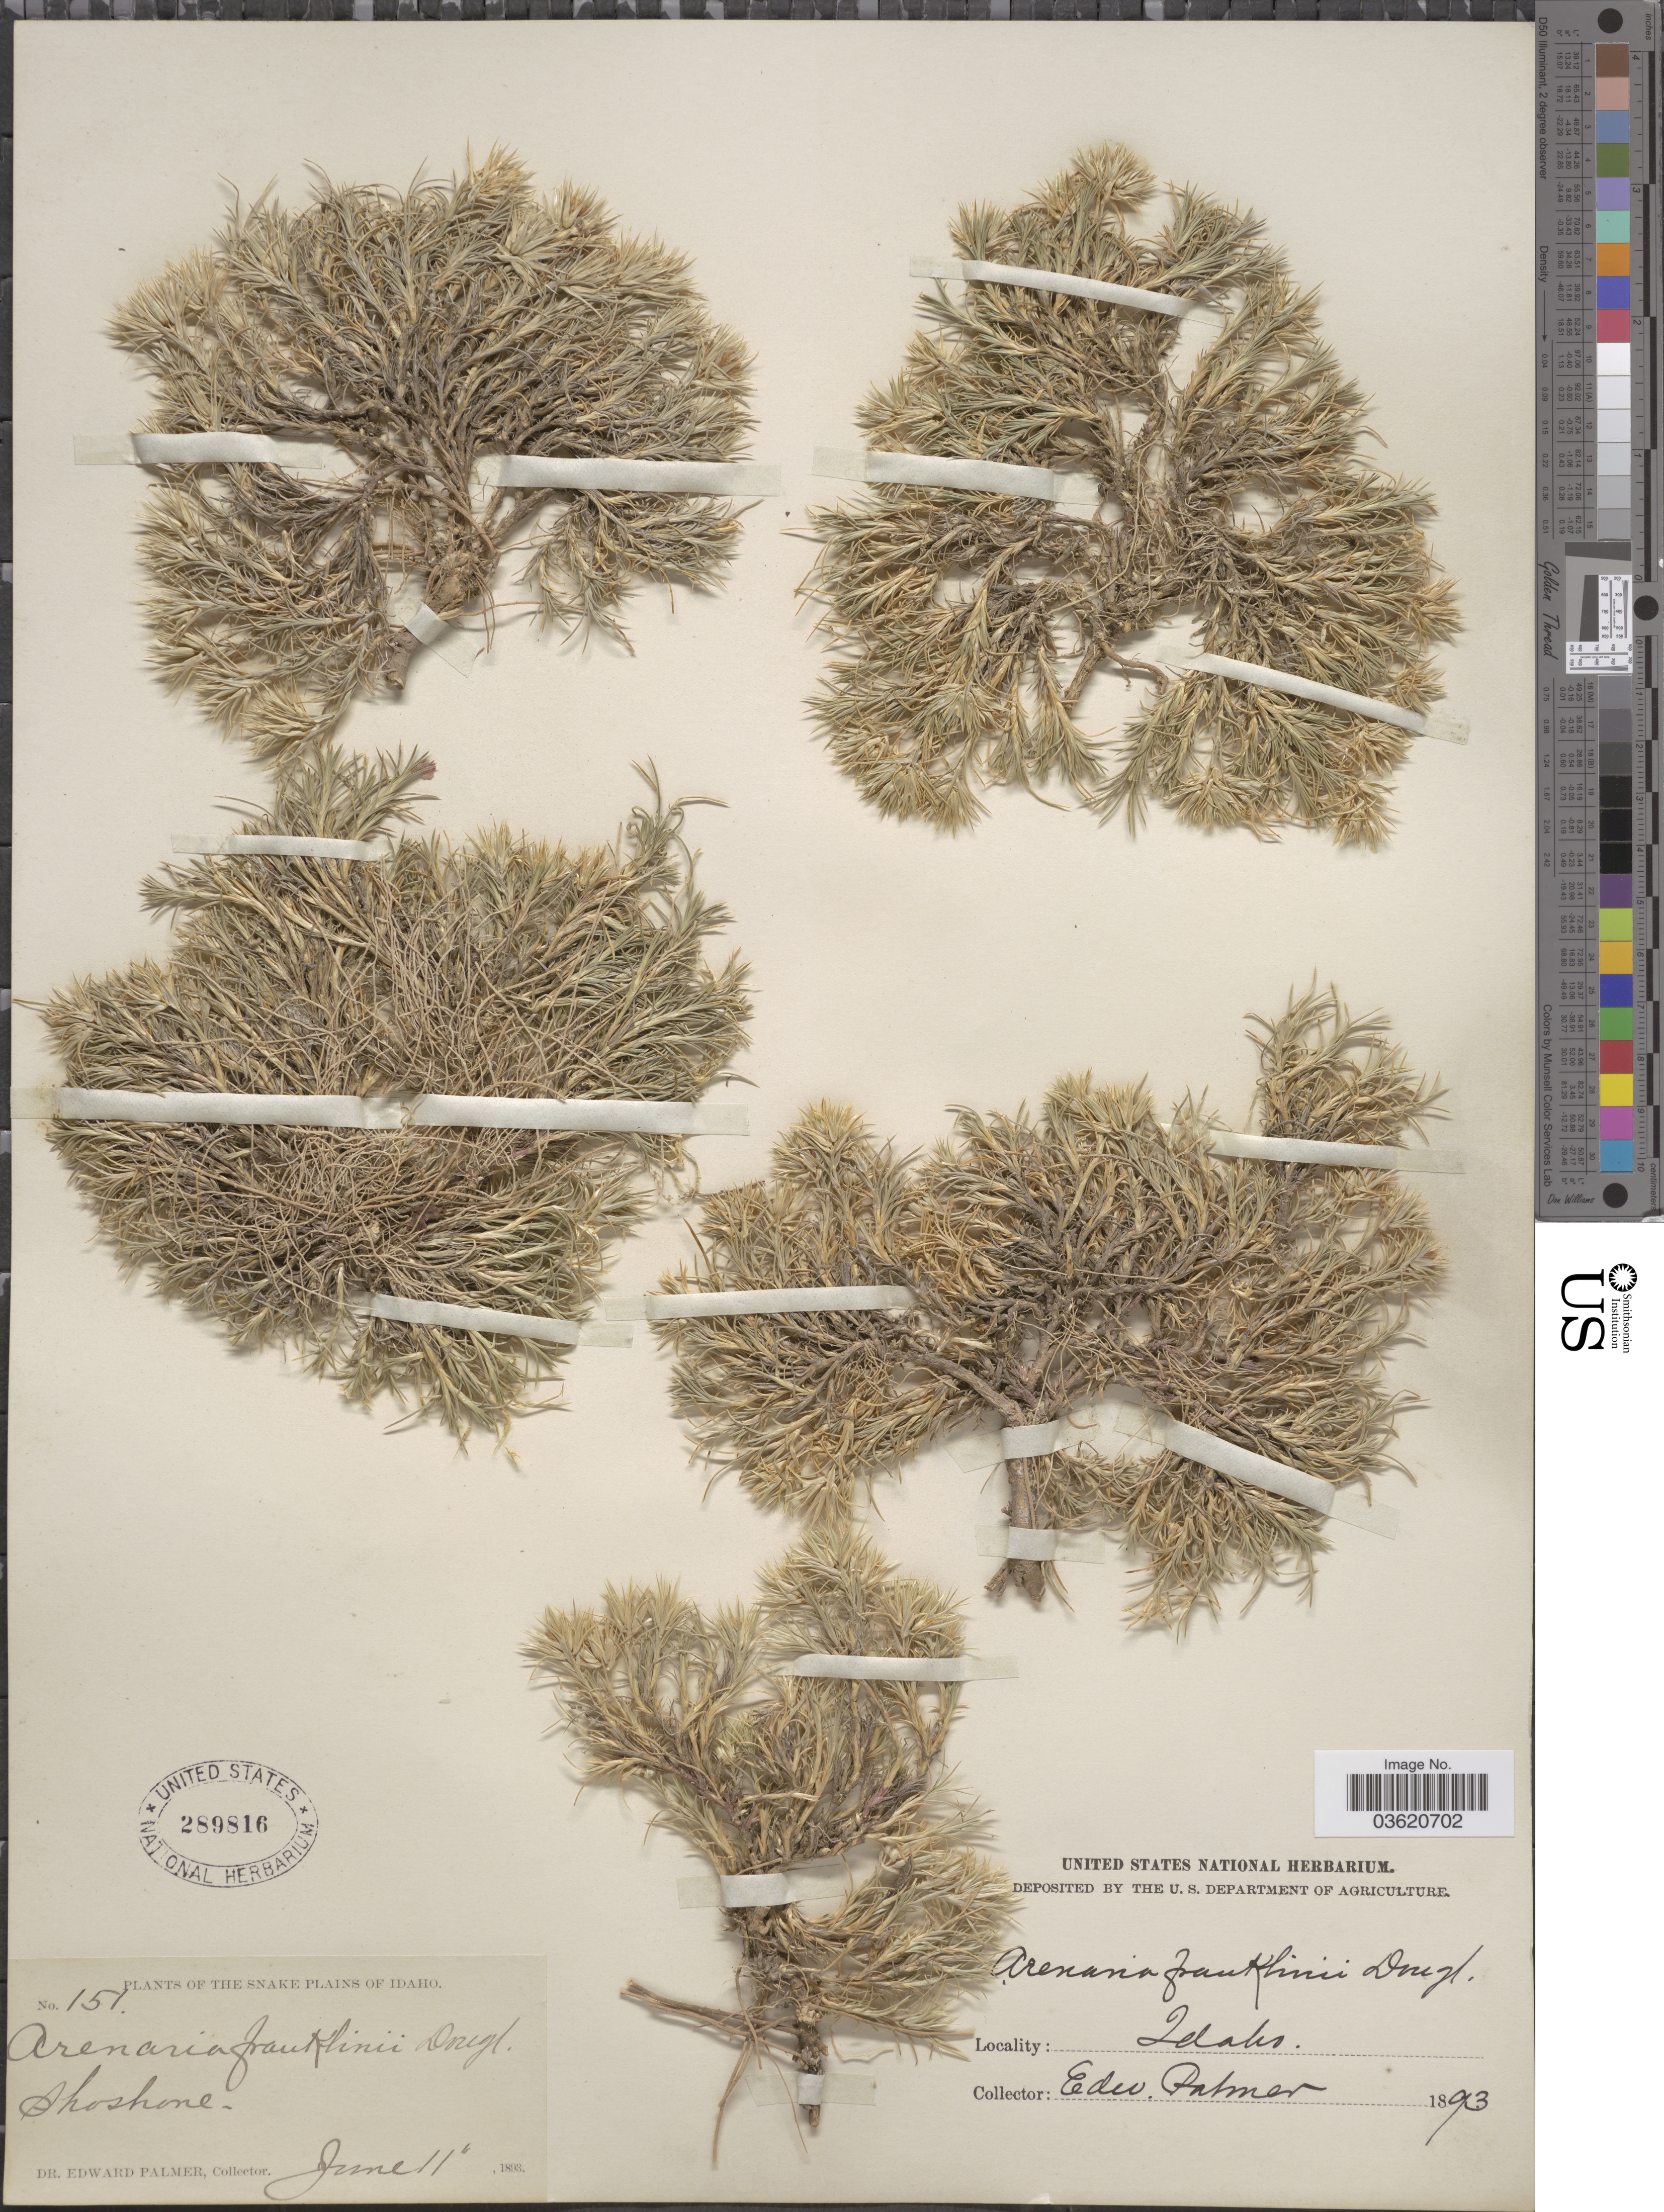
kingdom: Plantae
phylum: Tracheophyta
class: Magnoliopsida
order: Caryophyllales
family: Caryophyllaceae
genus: Eremogone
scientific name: Eremogone franklinii var. franklinii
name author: (Douglas ex Hook.) R.L. Hartm. & Rabeler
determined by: Strong, Mark T., (BOT), Smithsonian Institution - National Museum of Natural History (UNITED STATES)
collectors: E. Palmer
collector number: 151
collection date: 1893-06-11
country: United States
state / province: Idaho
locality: The Snake Plains of Idaho. Shoshone.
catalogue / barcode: US 289816